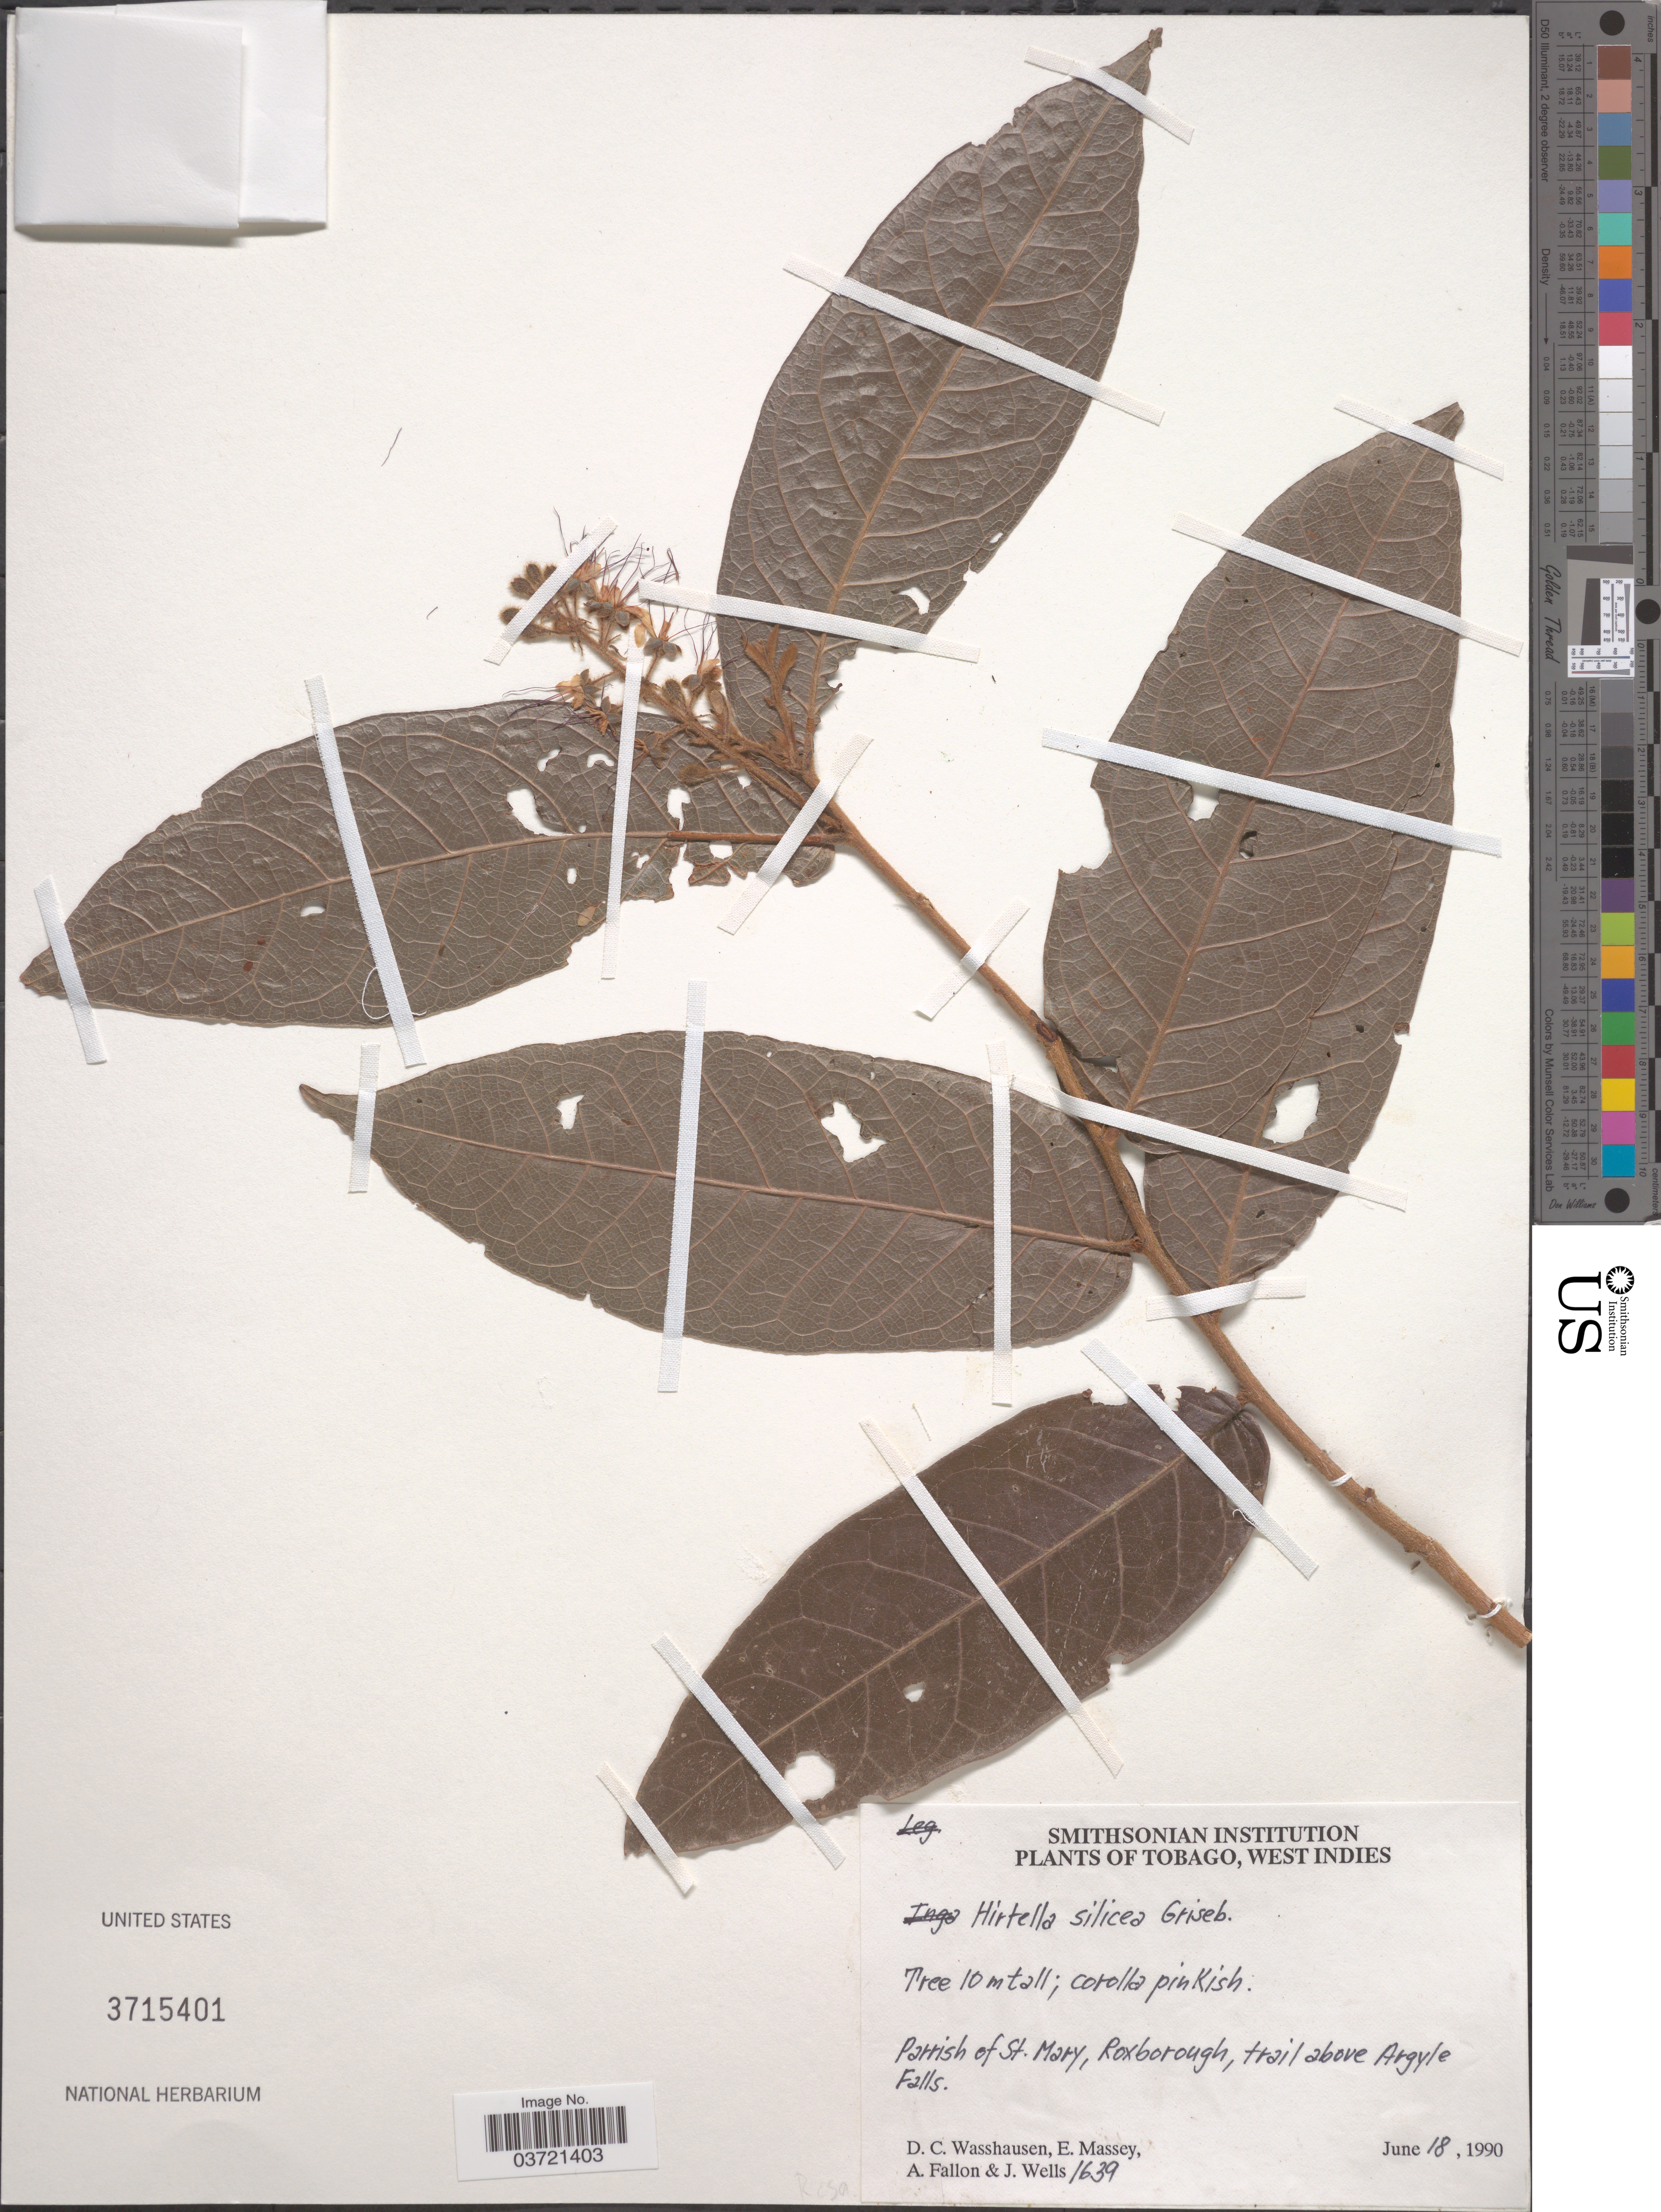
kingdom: Plantae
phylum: Tracheophyta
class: Magnoliopsida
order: Malpighiales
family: Chrysobalanaceae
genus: Hirtella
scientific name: Hirtella silicea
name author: Griseb.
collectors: D. C. Wasshausen, E. Massey, A. Fallon & J. Wells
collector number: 1639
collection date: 1990-06-18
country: Trinidad and Tobago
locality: Tobago. Parrish of St. Mary, Roxborough, trail above Argyle Falls.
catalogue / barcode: US 3715401